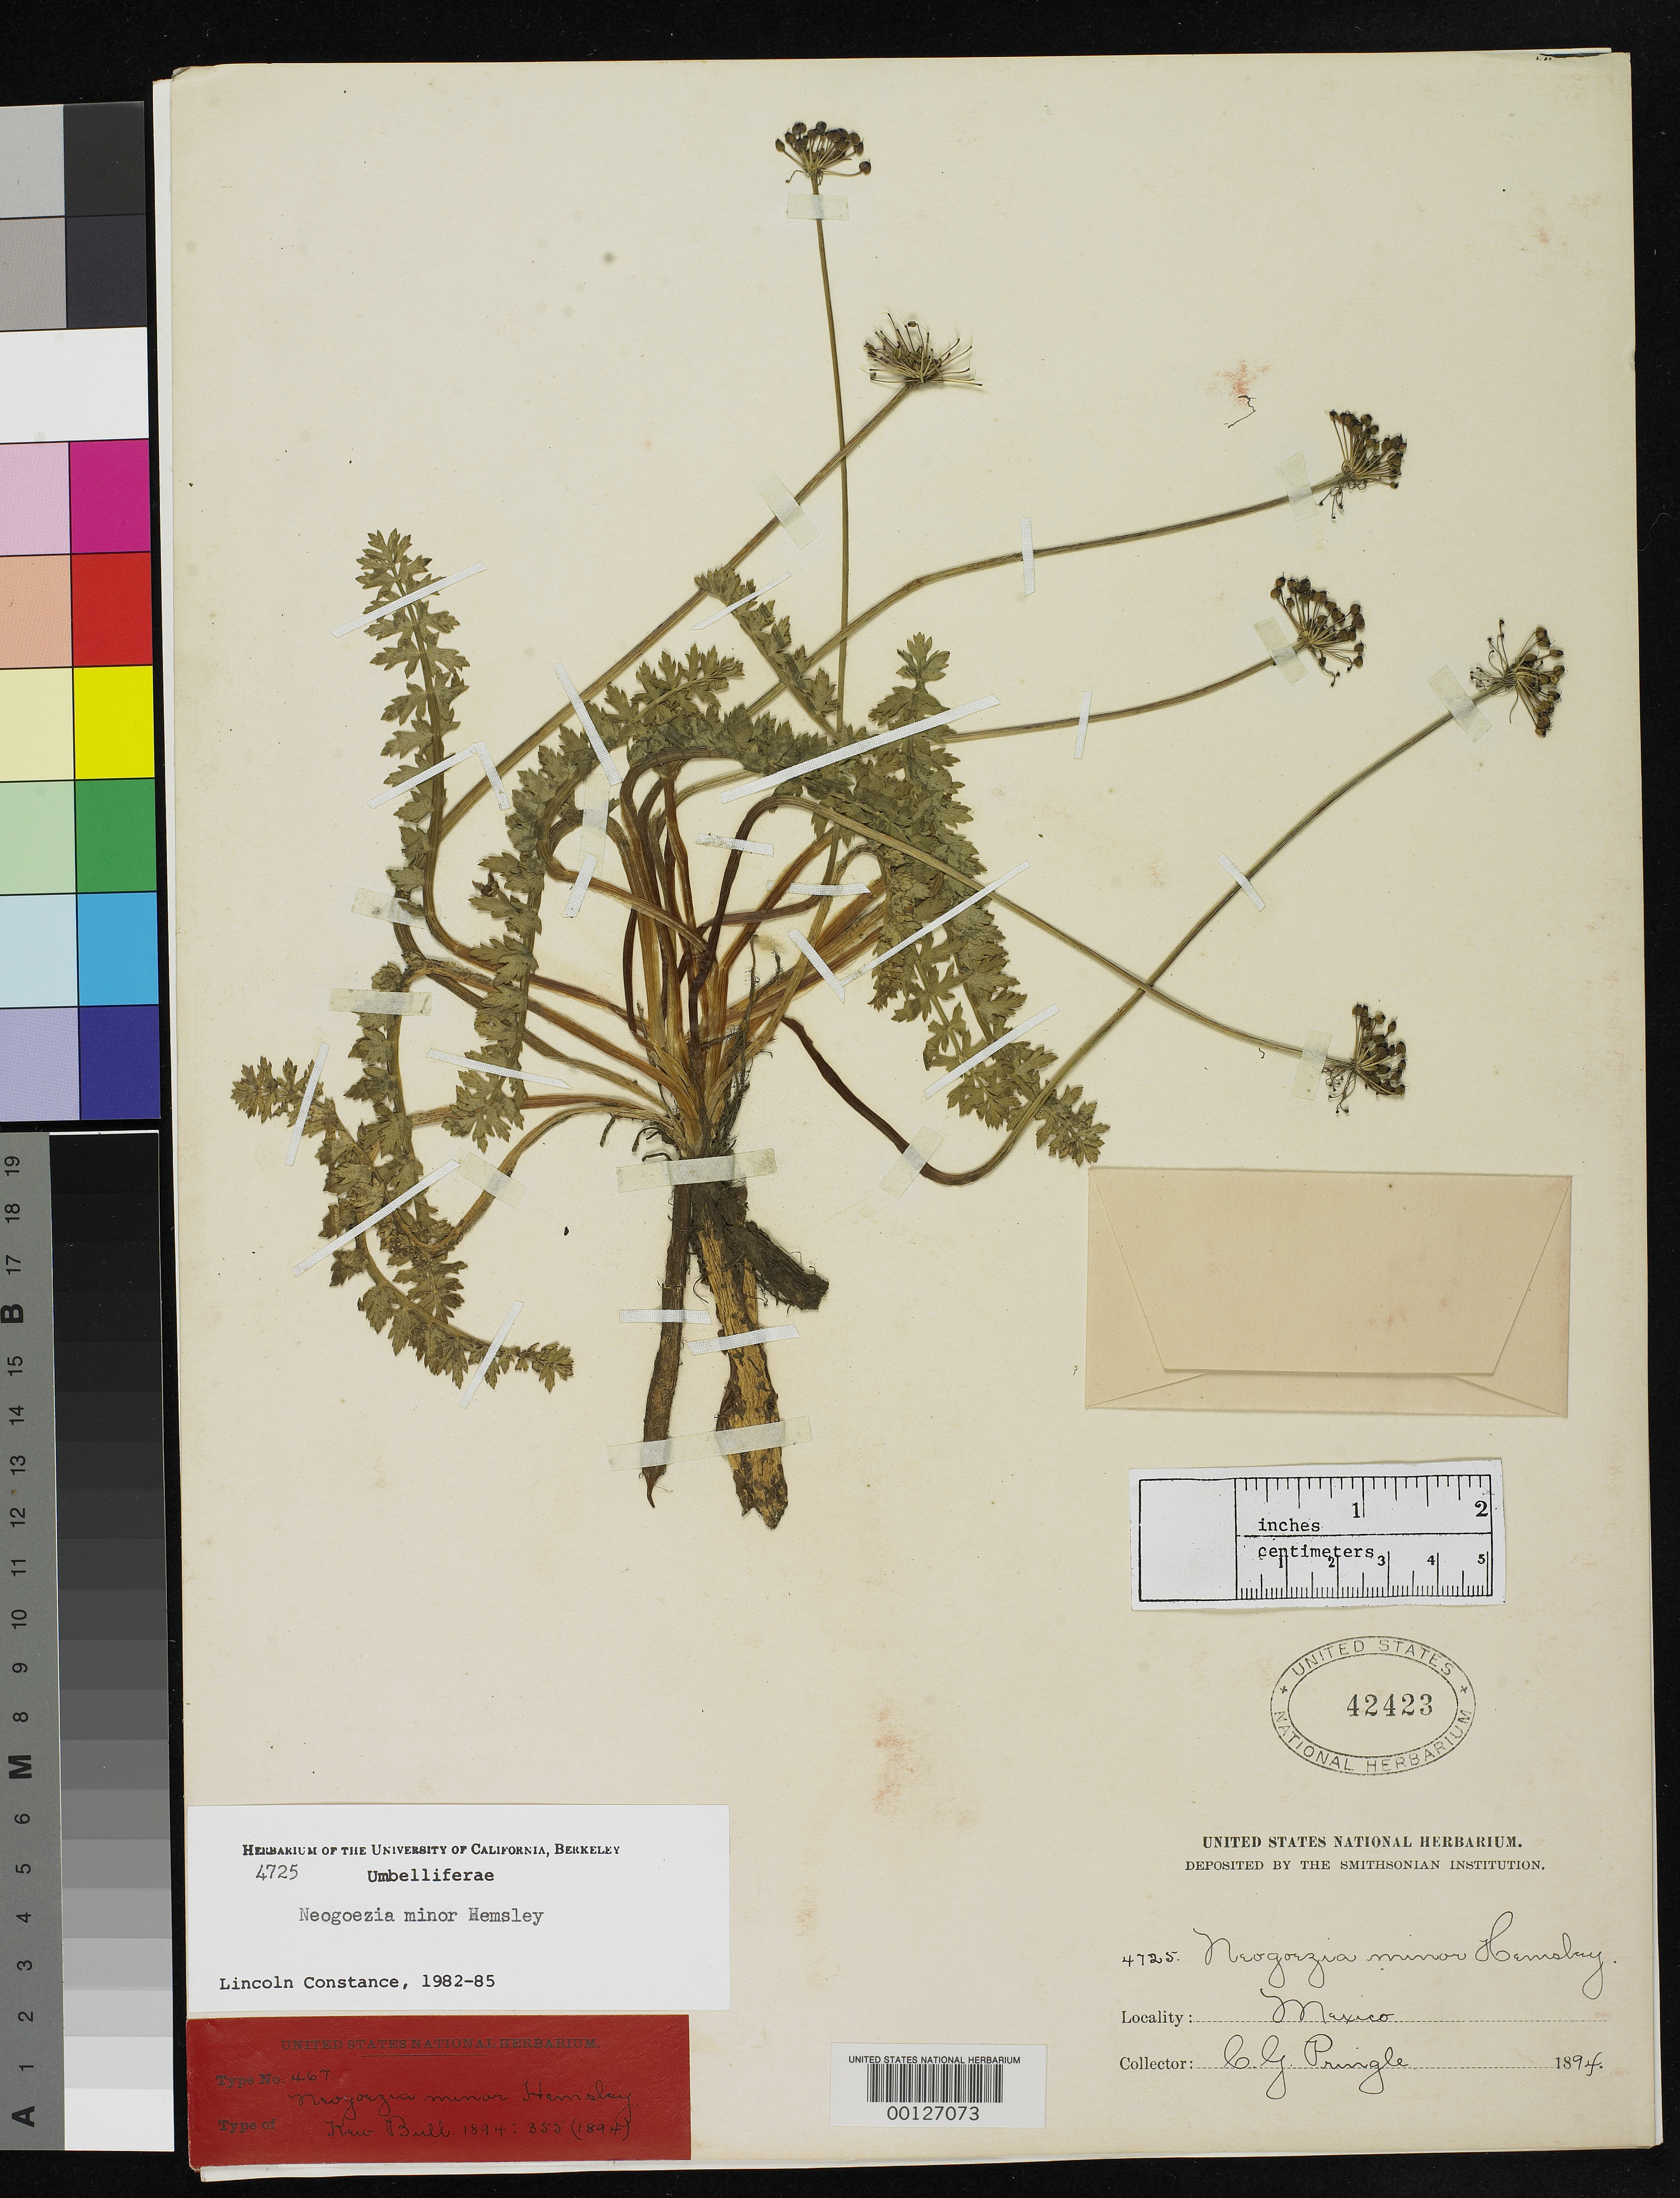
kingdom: Plantae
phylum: Tracheophyta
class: Magnoliopsida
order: Apiales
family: Apiaceae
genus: Neogoezia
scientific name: Neogoezia minor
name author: Hemsl.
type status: Type Collection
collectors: C. G. Pringle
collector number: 4725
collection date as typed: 09 Jun 1894 and 24 Aug 1894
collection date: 1894-06-09,1894-08-24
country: Mexico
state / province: Oaxaca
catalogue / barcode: US 42423